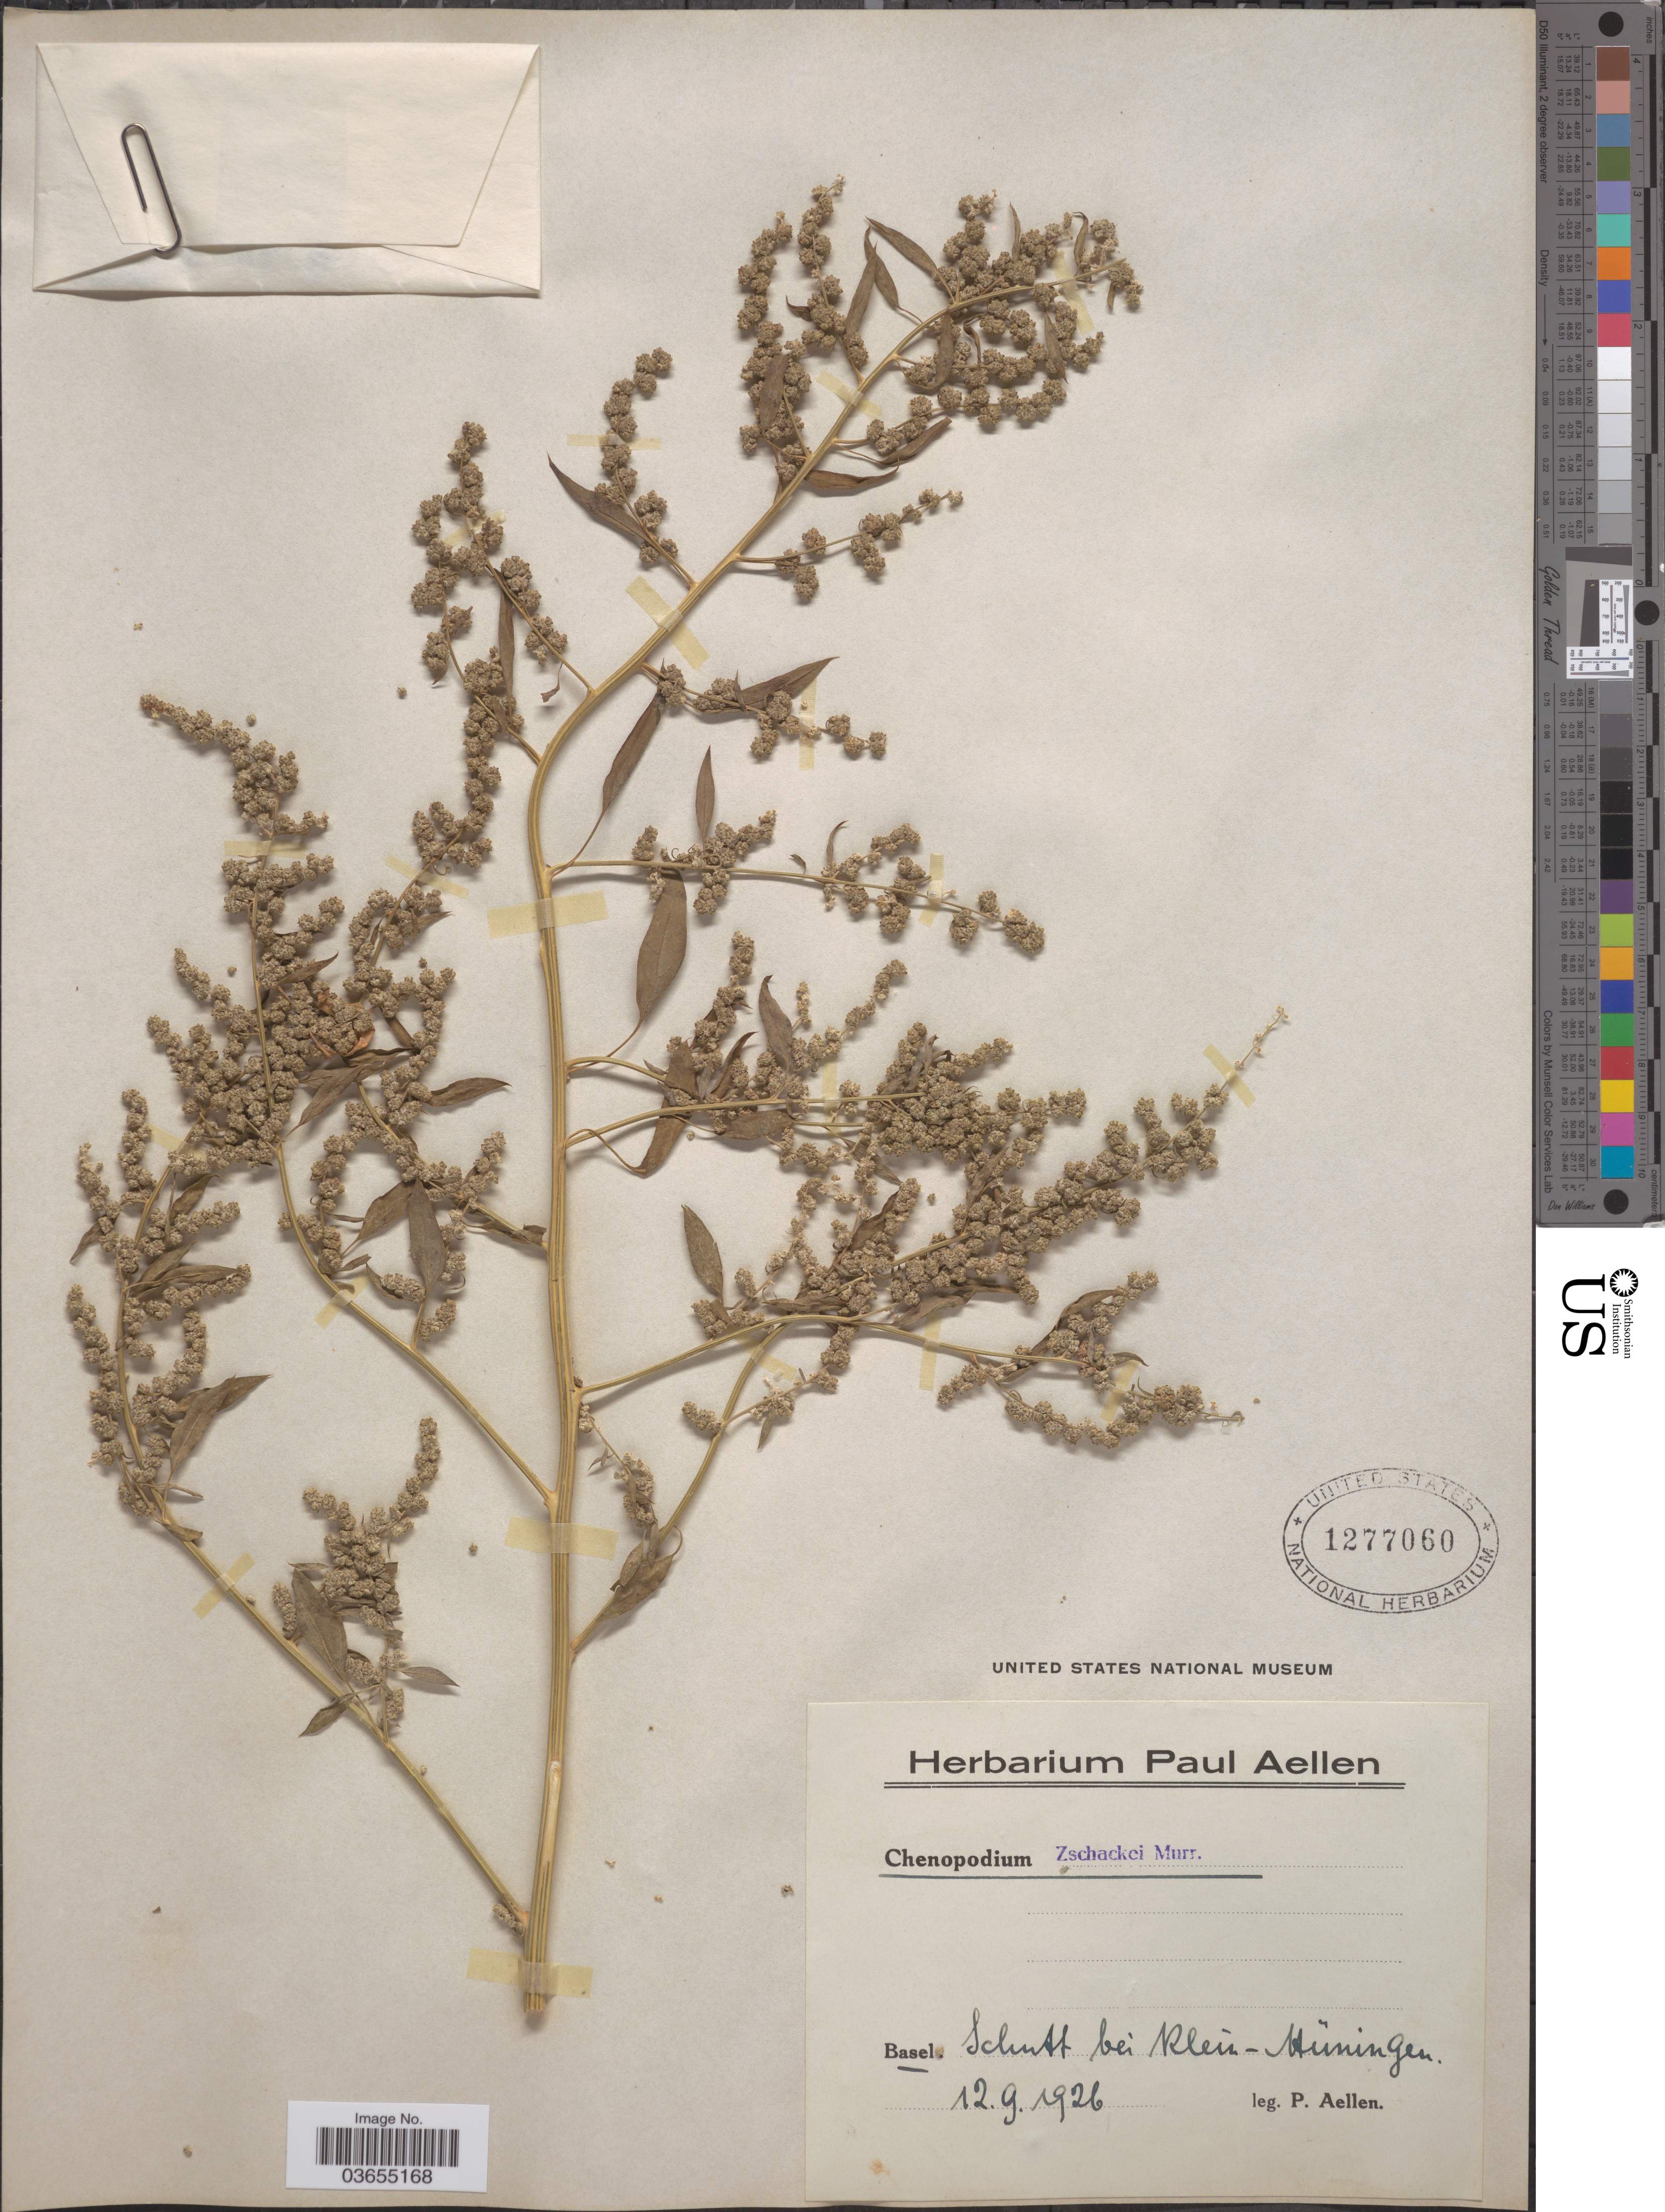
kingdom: Plantae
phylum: Tracheophyta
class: Magnoliopsida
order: Caryophyllales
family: Amaranthaceae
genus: Chenopodium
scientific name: Chenopodium zschackei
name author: Murr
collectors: P. Aellen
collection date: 1926-09-12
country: Switzerland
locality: Basel: Schutt bei Klein-Hüningen.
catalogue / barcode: US 1277060